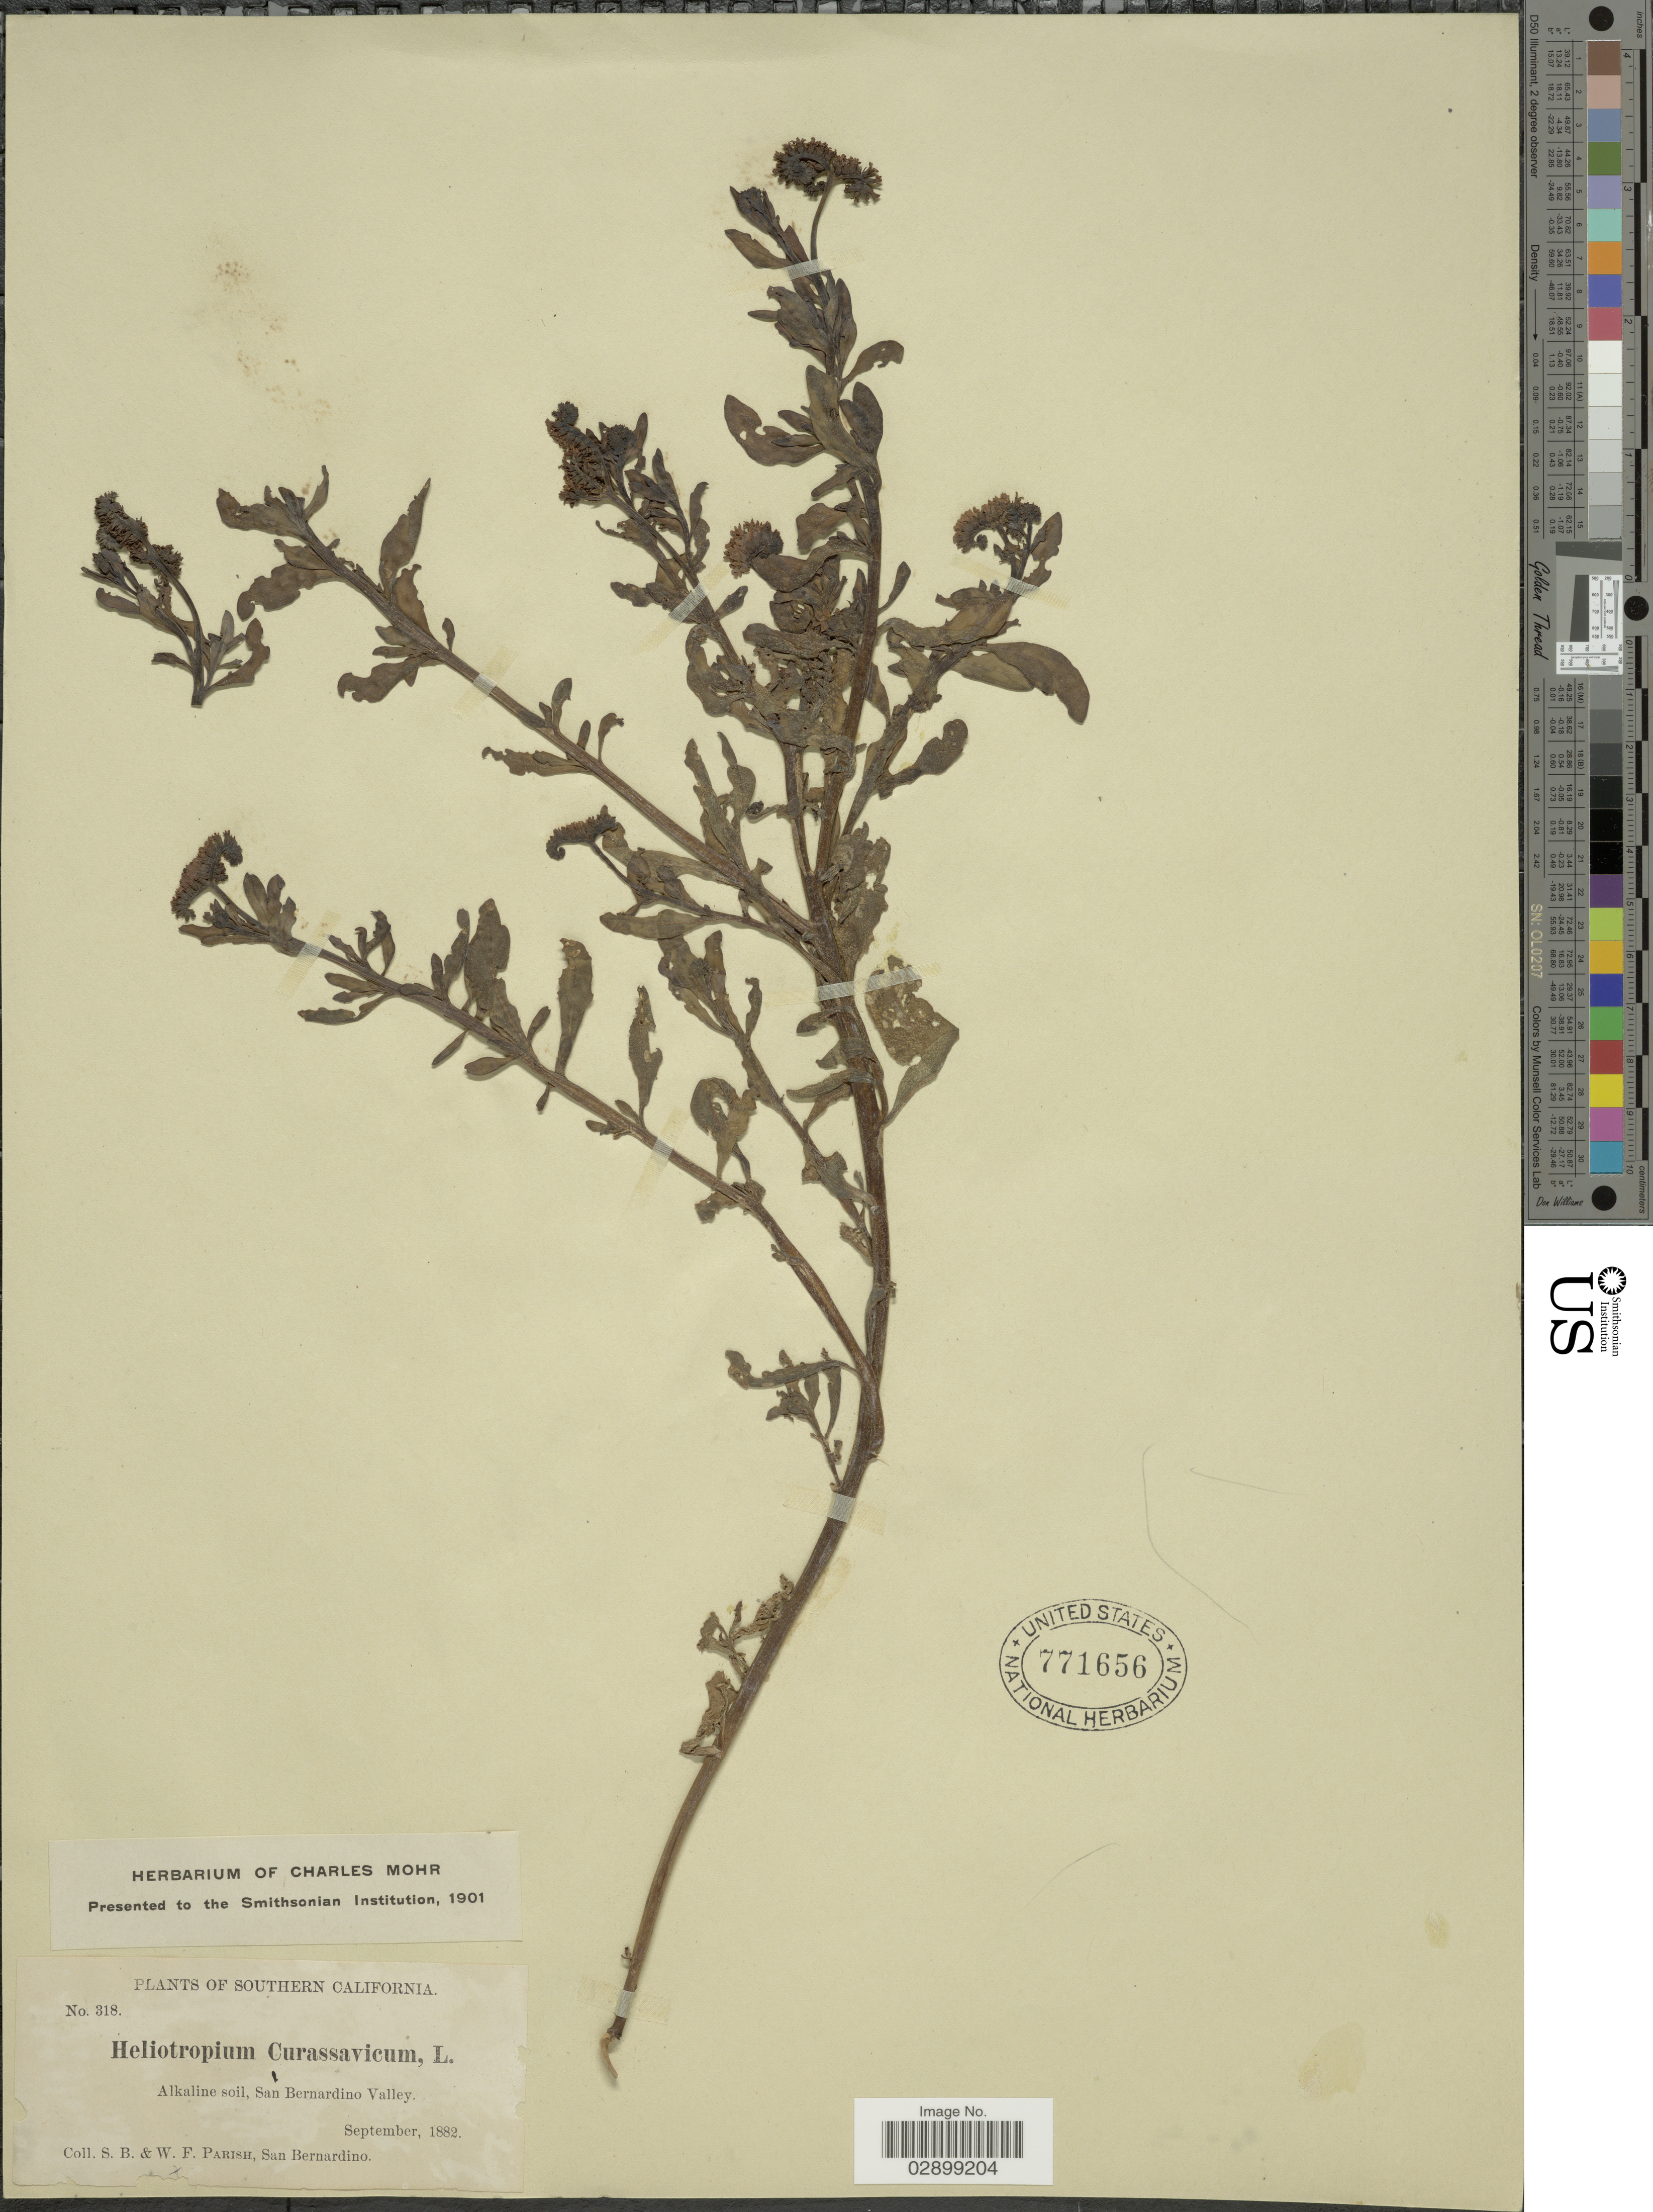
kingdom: Plantae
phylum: Tracheophyta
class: Magnoliopsida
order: Boraginales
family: Heliotropiaceae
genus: Heliotropium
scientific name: Heliotropium sp.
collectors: S. B. Parish & W. F. Parish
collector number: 318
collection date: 1882-09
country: United States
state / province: California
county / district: San Bernardino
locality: Southern California. Alkaline soil, San Bernardino Valley.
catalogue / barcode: US 771656